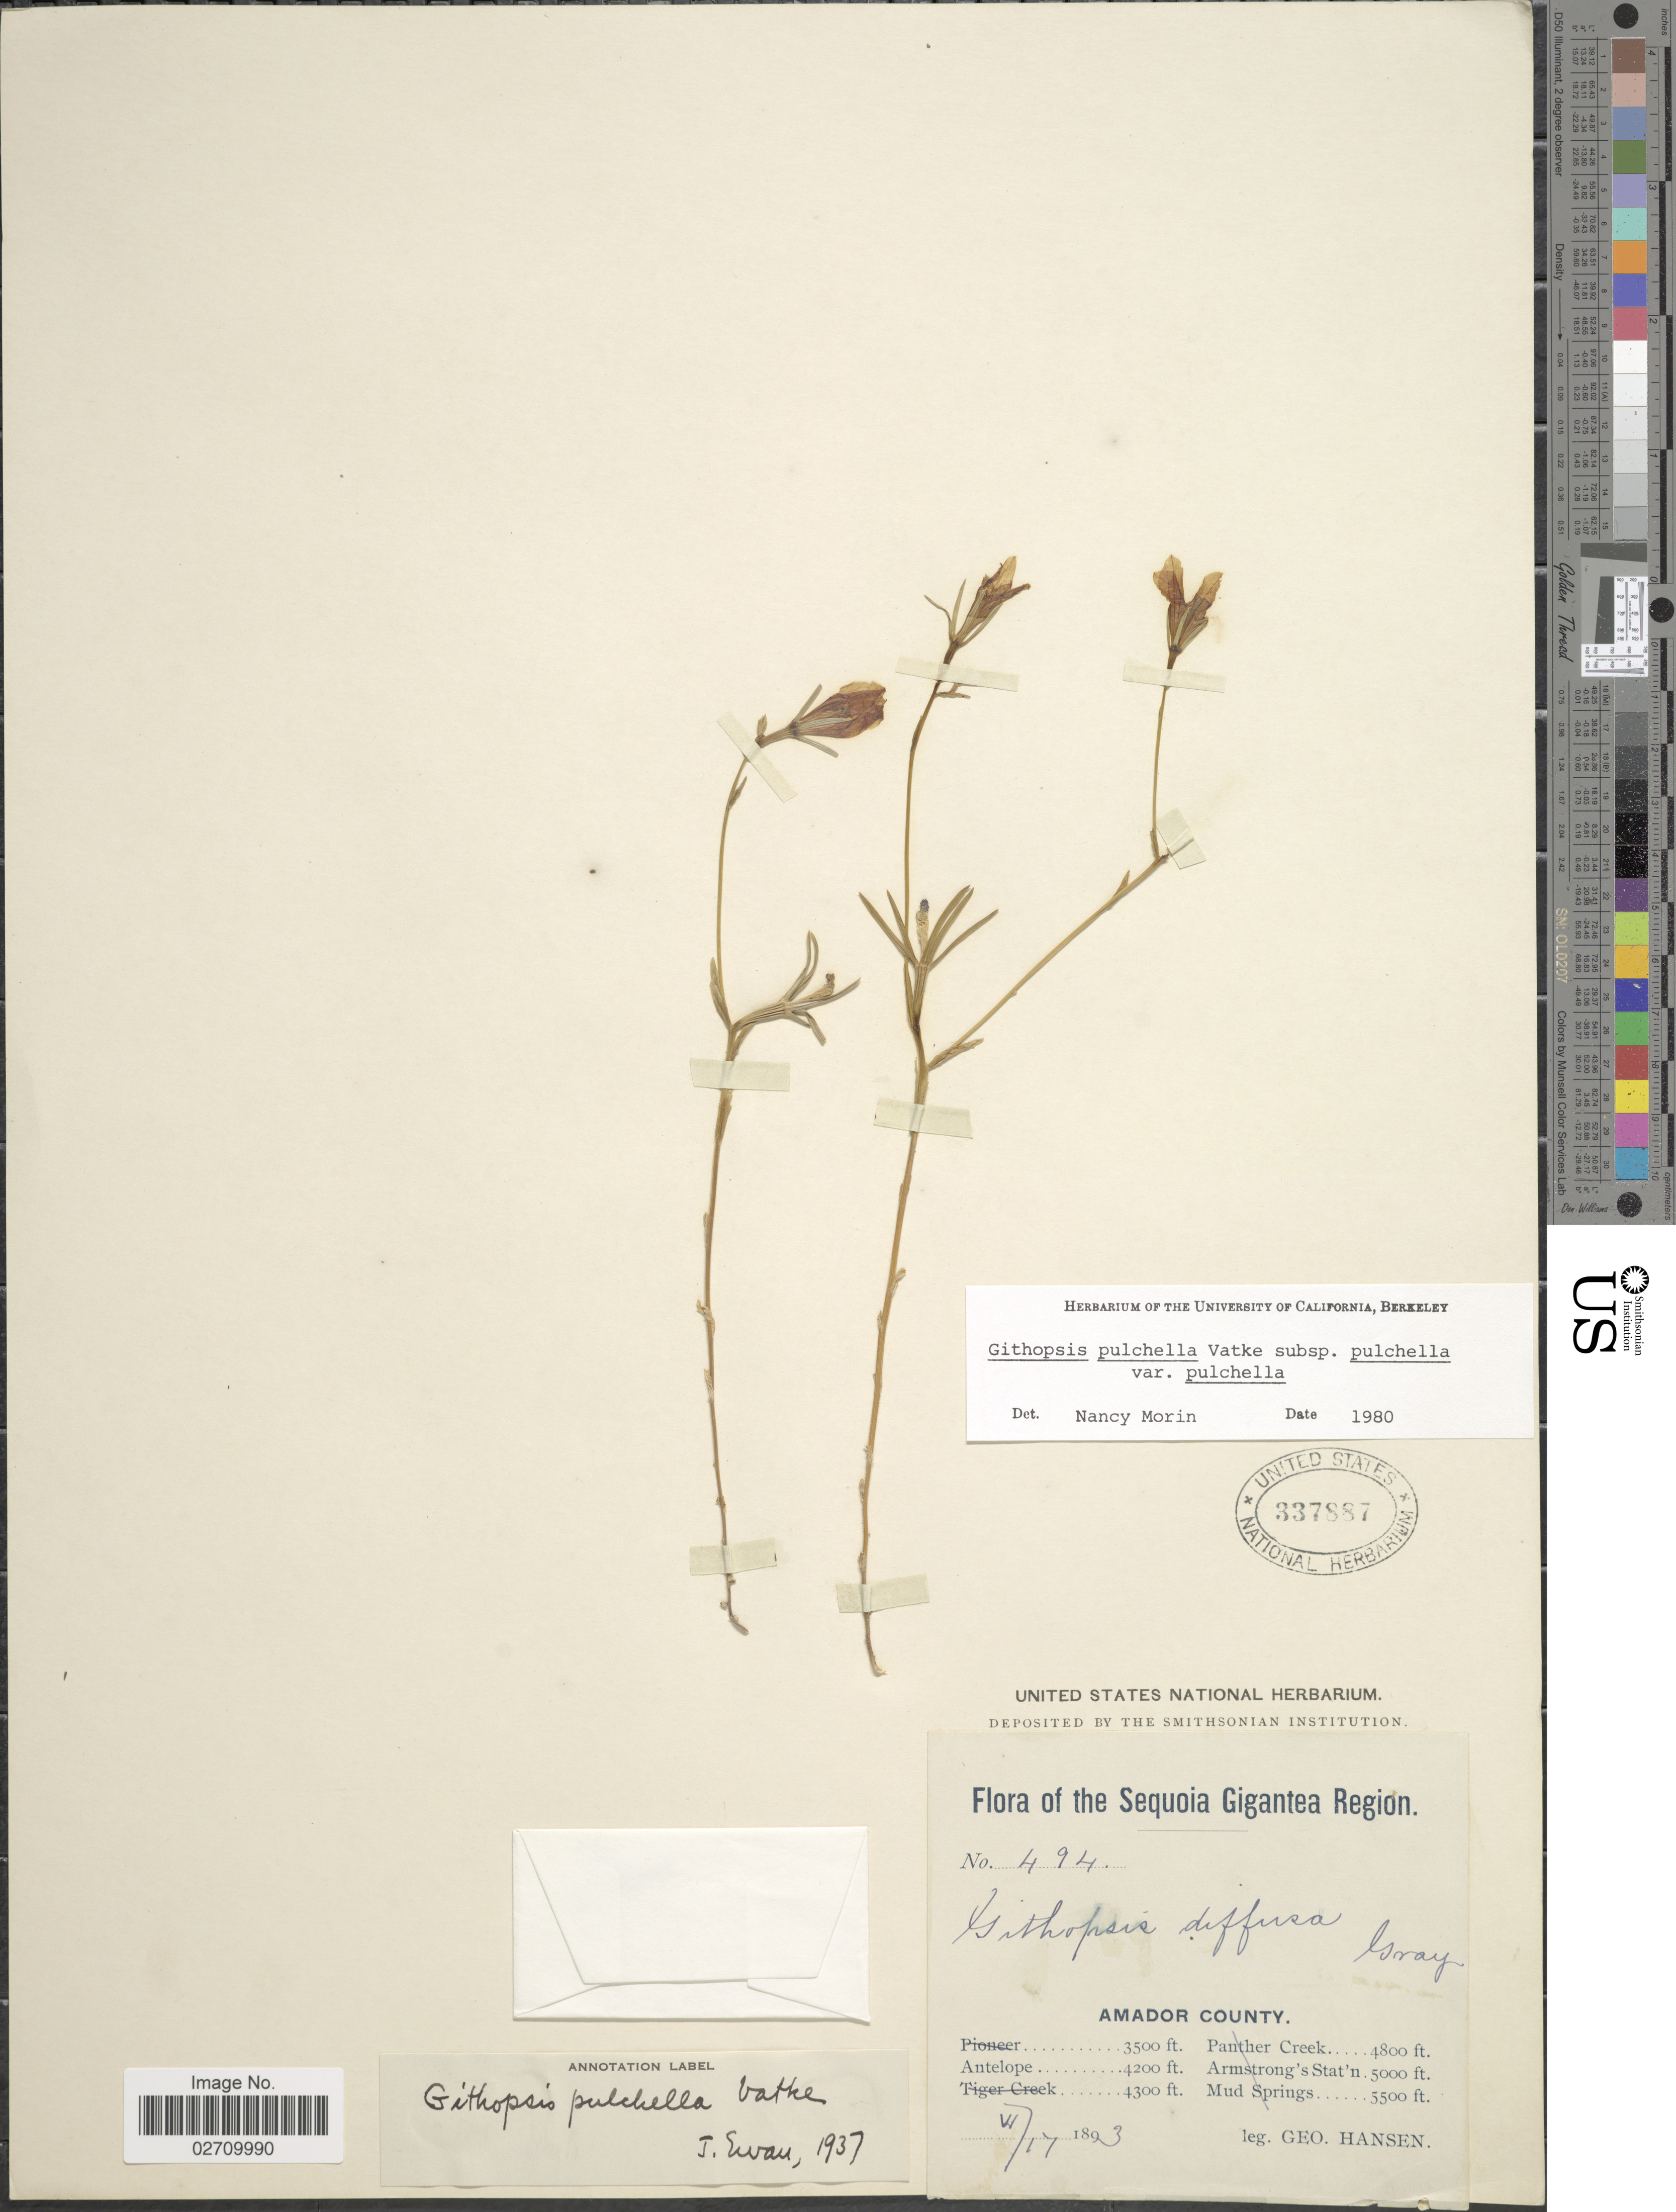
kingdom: Plantae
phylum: Tracheophyta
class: Magnoliopsida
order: Asterales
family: Campanulaceae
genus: Githopsis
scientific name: Githopsis pulchella var. pulchella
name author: Vatke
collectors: G. Hansen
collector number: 494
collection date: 1893-06-17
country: United States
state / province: California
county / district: Amador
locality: Sequoia Gigantea Region. Amador County. Antelope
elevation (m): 1280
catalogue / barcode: US 337887